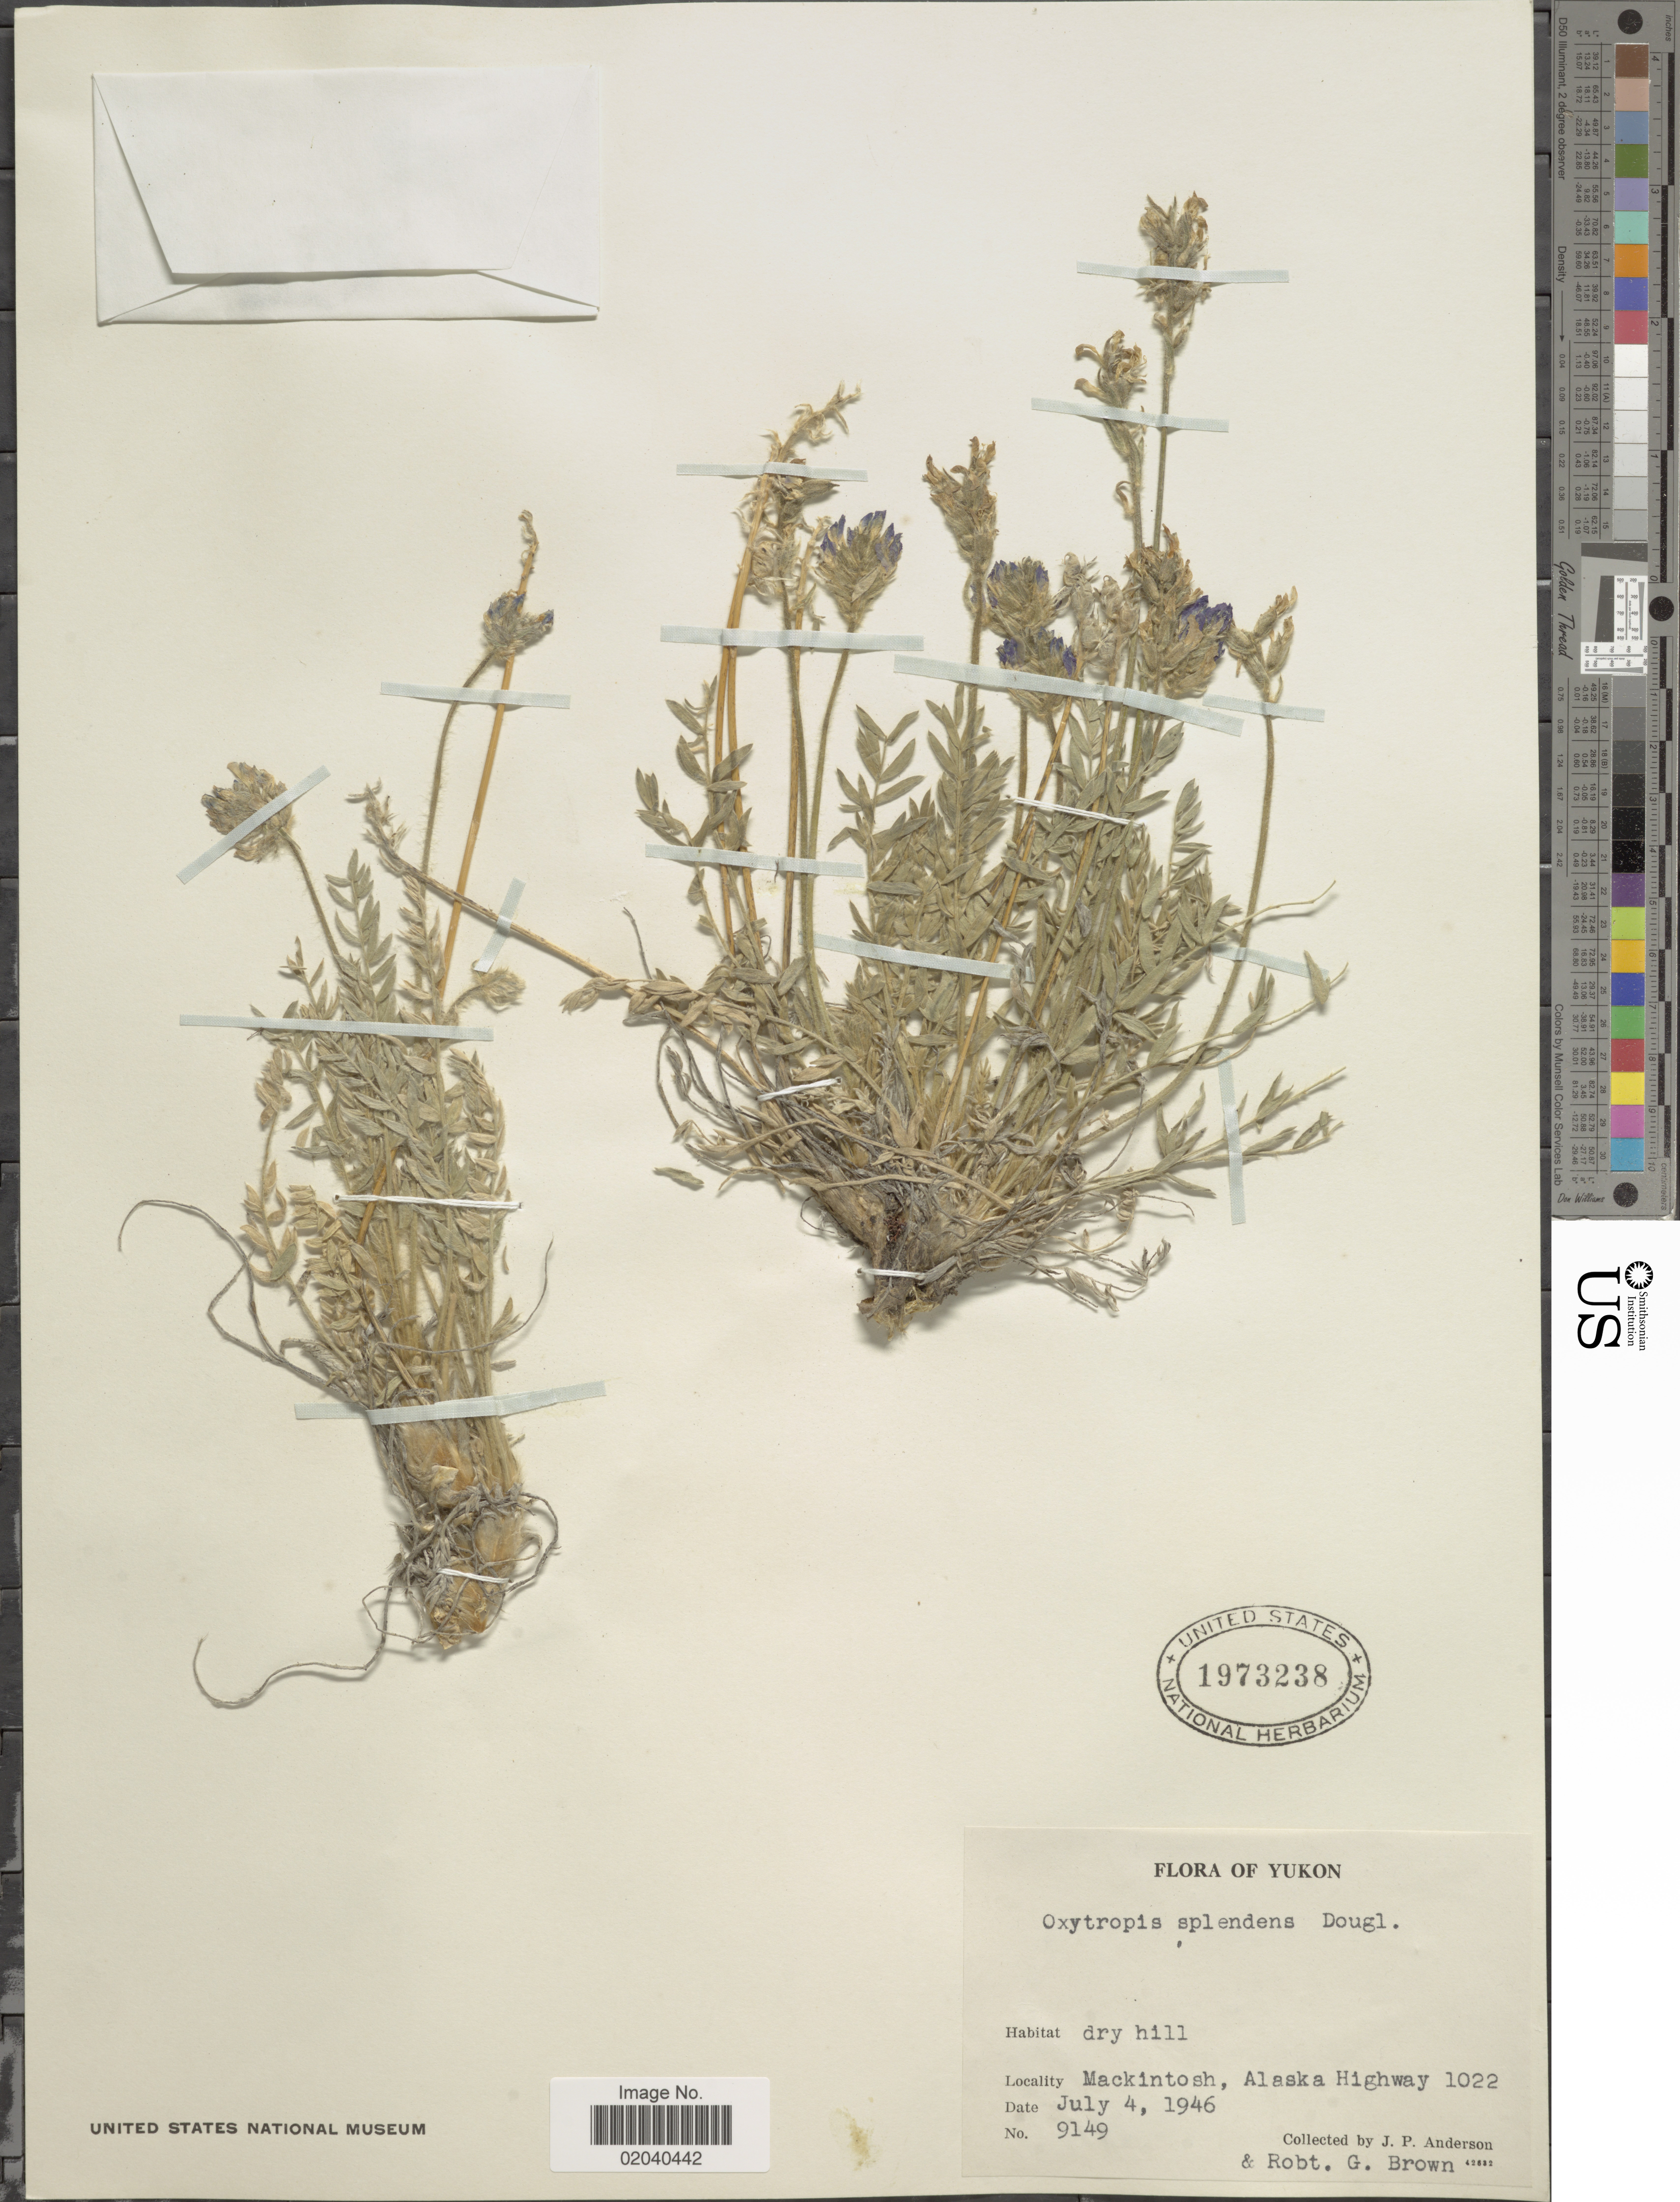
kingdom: Plantae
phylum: Tracheophyta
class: Magnoliopsida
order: Fabales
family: Fabaceae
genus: Oxytropis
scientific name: Oxytropis splendens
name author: Douglas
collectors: J. P. Anderson & R. G. Brown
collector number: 9149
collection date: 1946-07-04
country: Canada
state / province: Yukon Territory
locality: Yukon. Mackintosh, Alaska Highway 1022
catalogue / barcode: US 1973238